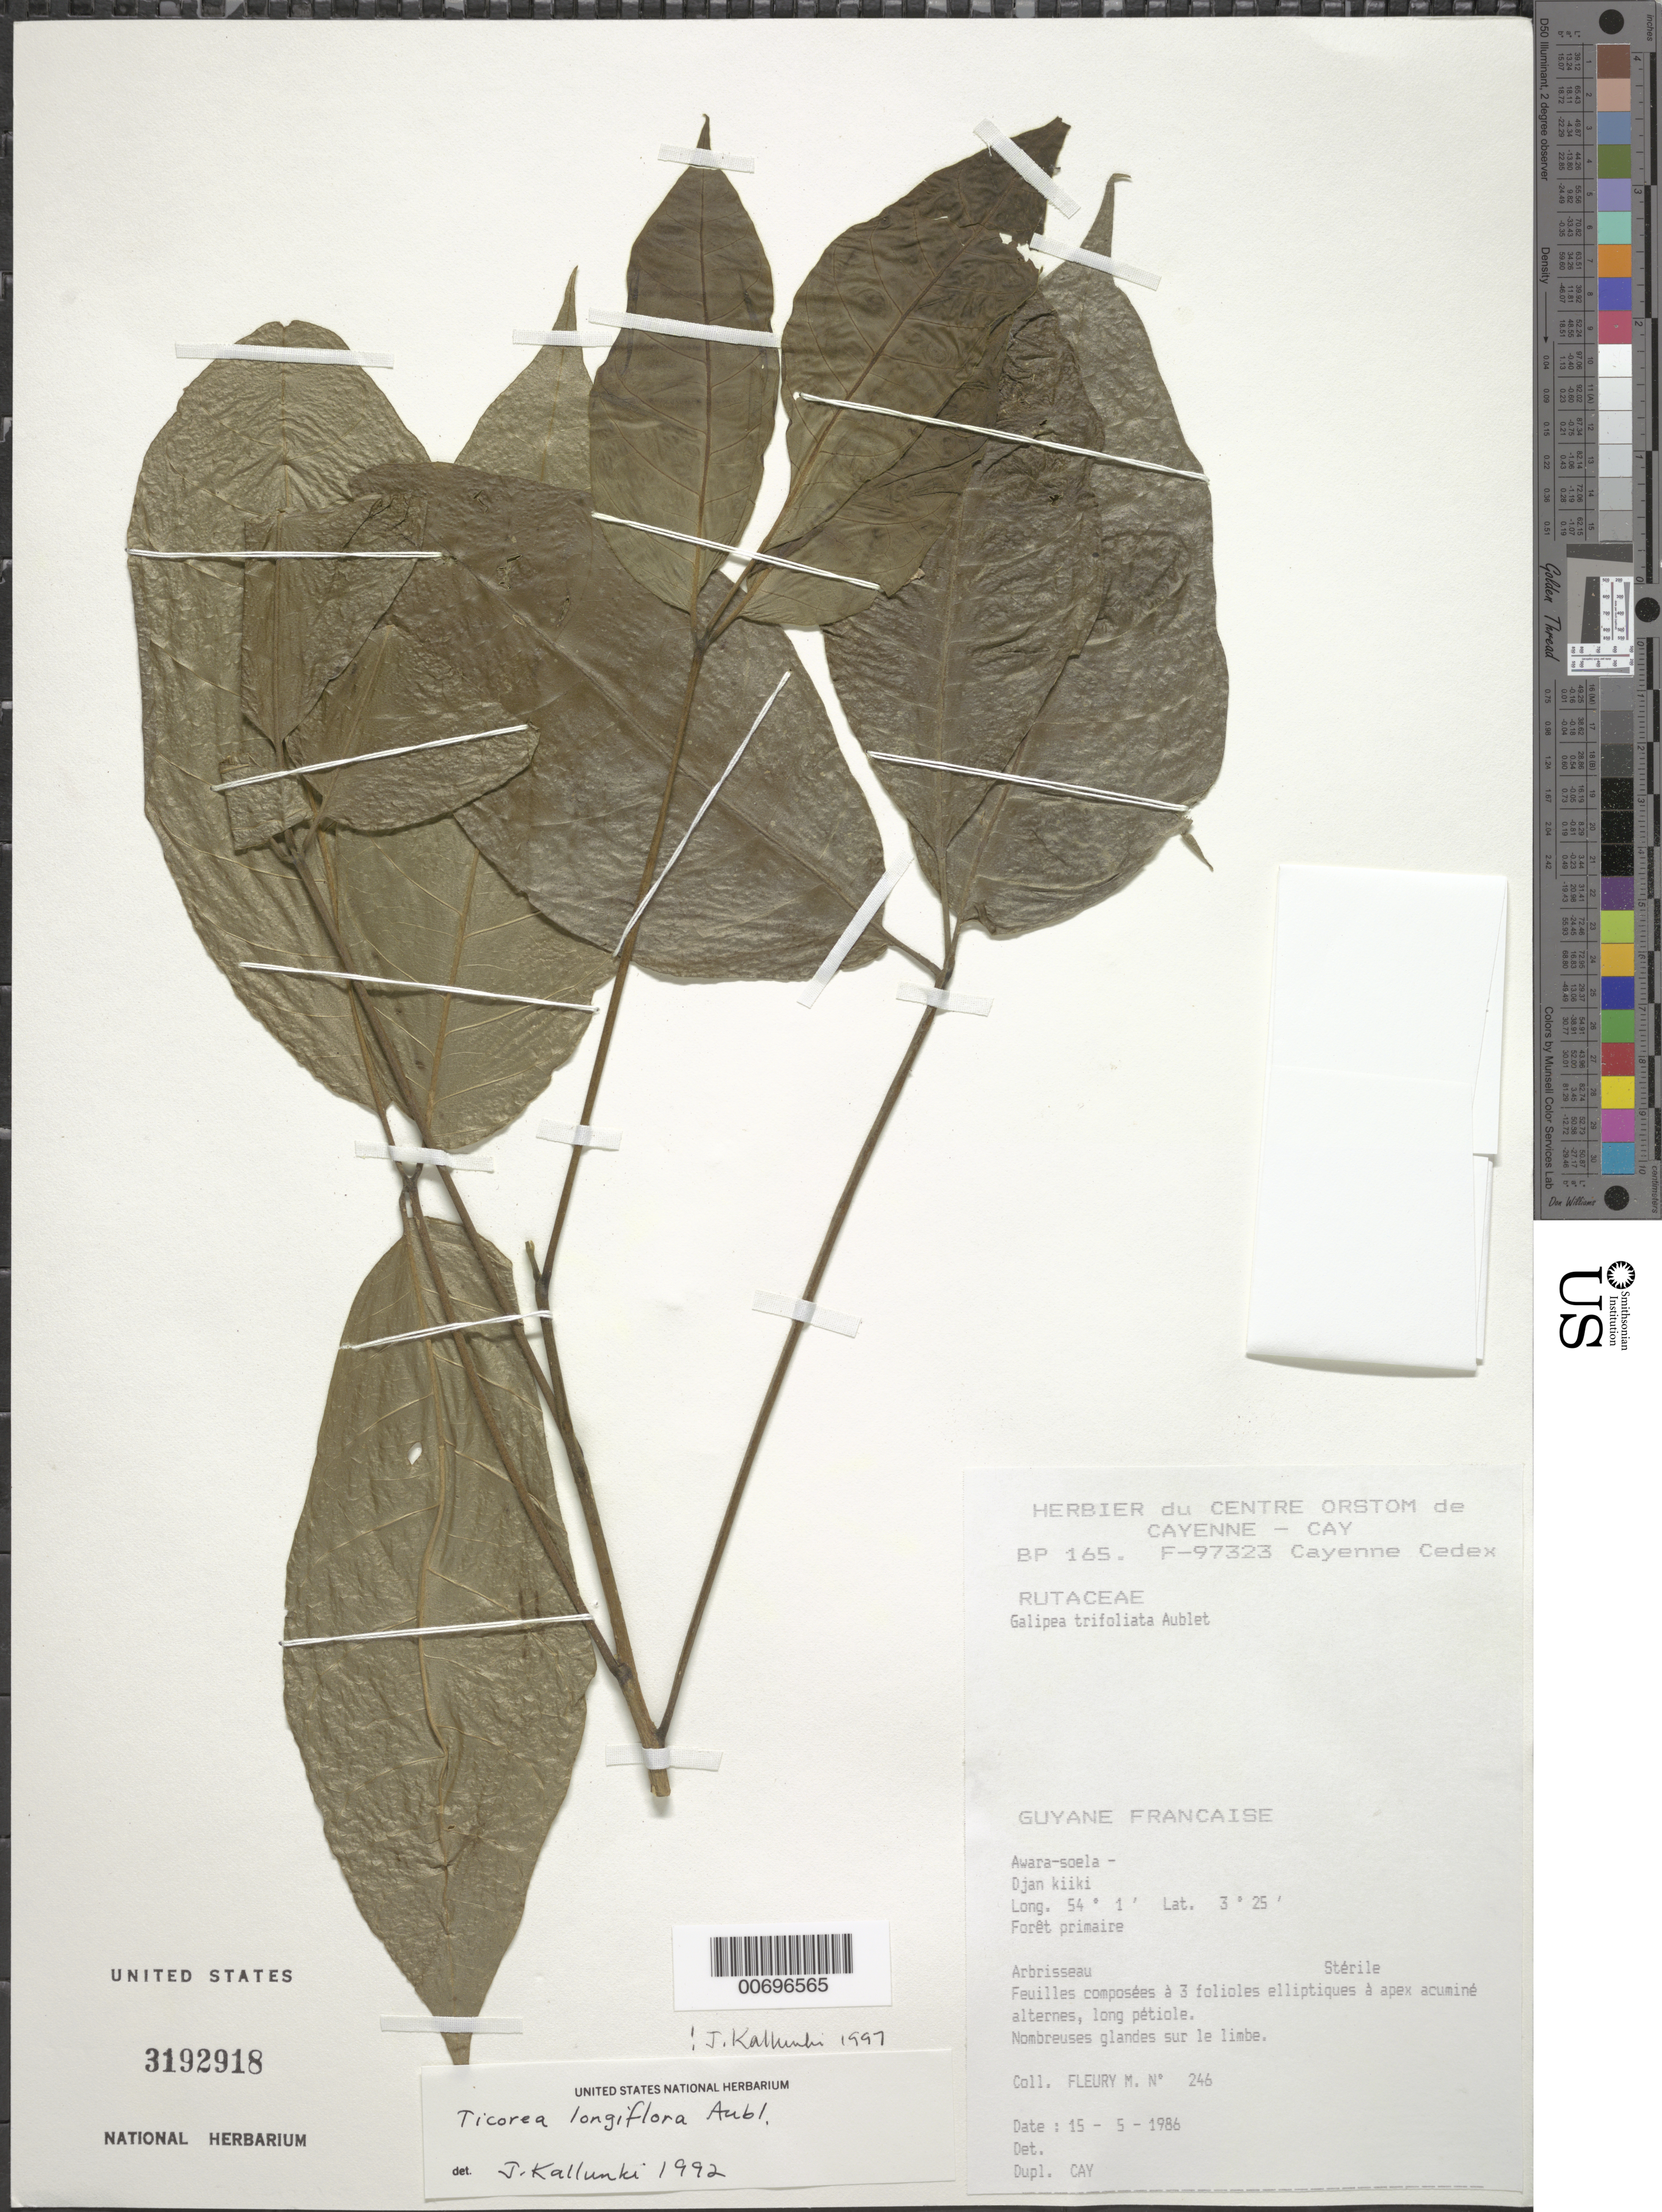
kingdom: Plantae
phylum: Tracheophyta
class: Magnoliopsida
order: Sapindales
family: Rutaceae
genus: Ticorea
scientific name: Ticorea longiflora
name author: DC.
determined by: Kallunki, Jacquelyn A.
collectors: M. Fleury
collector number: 246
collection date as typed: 15-May-86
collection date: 1986-05-15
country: French Guiana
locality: Awara soula; Djan kiiki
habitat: Primary forest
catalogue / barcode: US 3192918